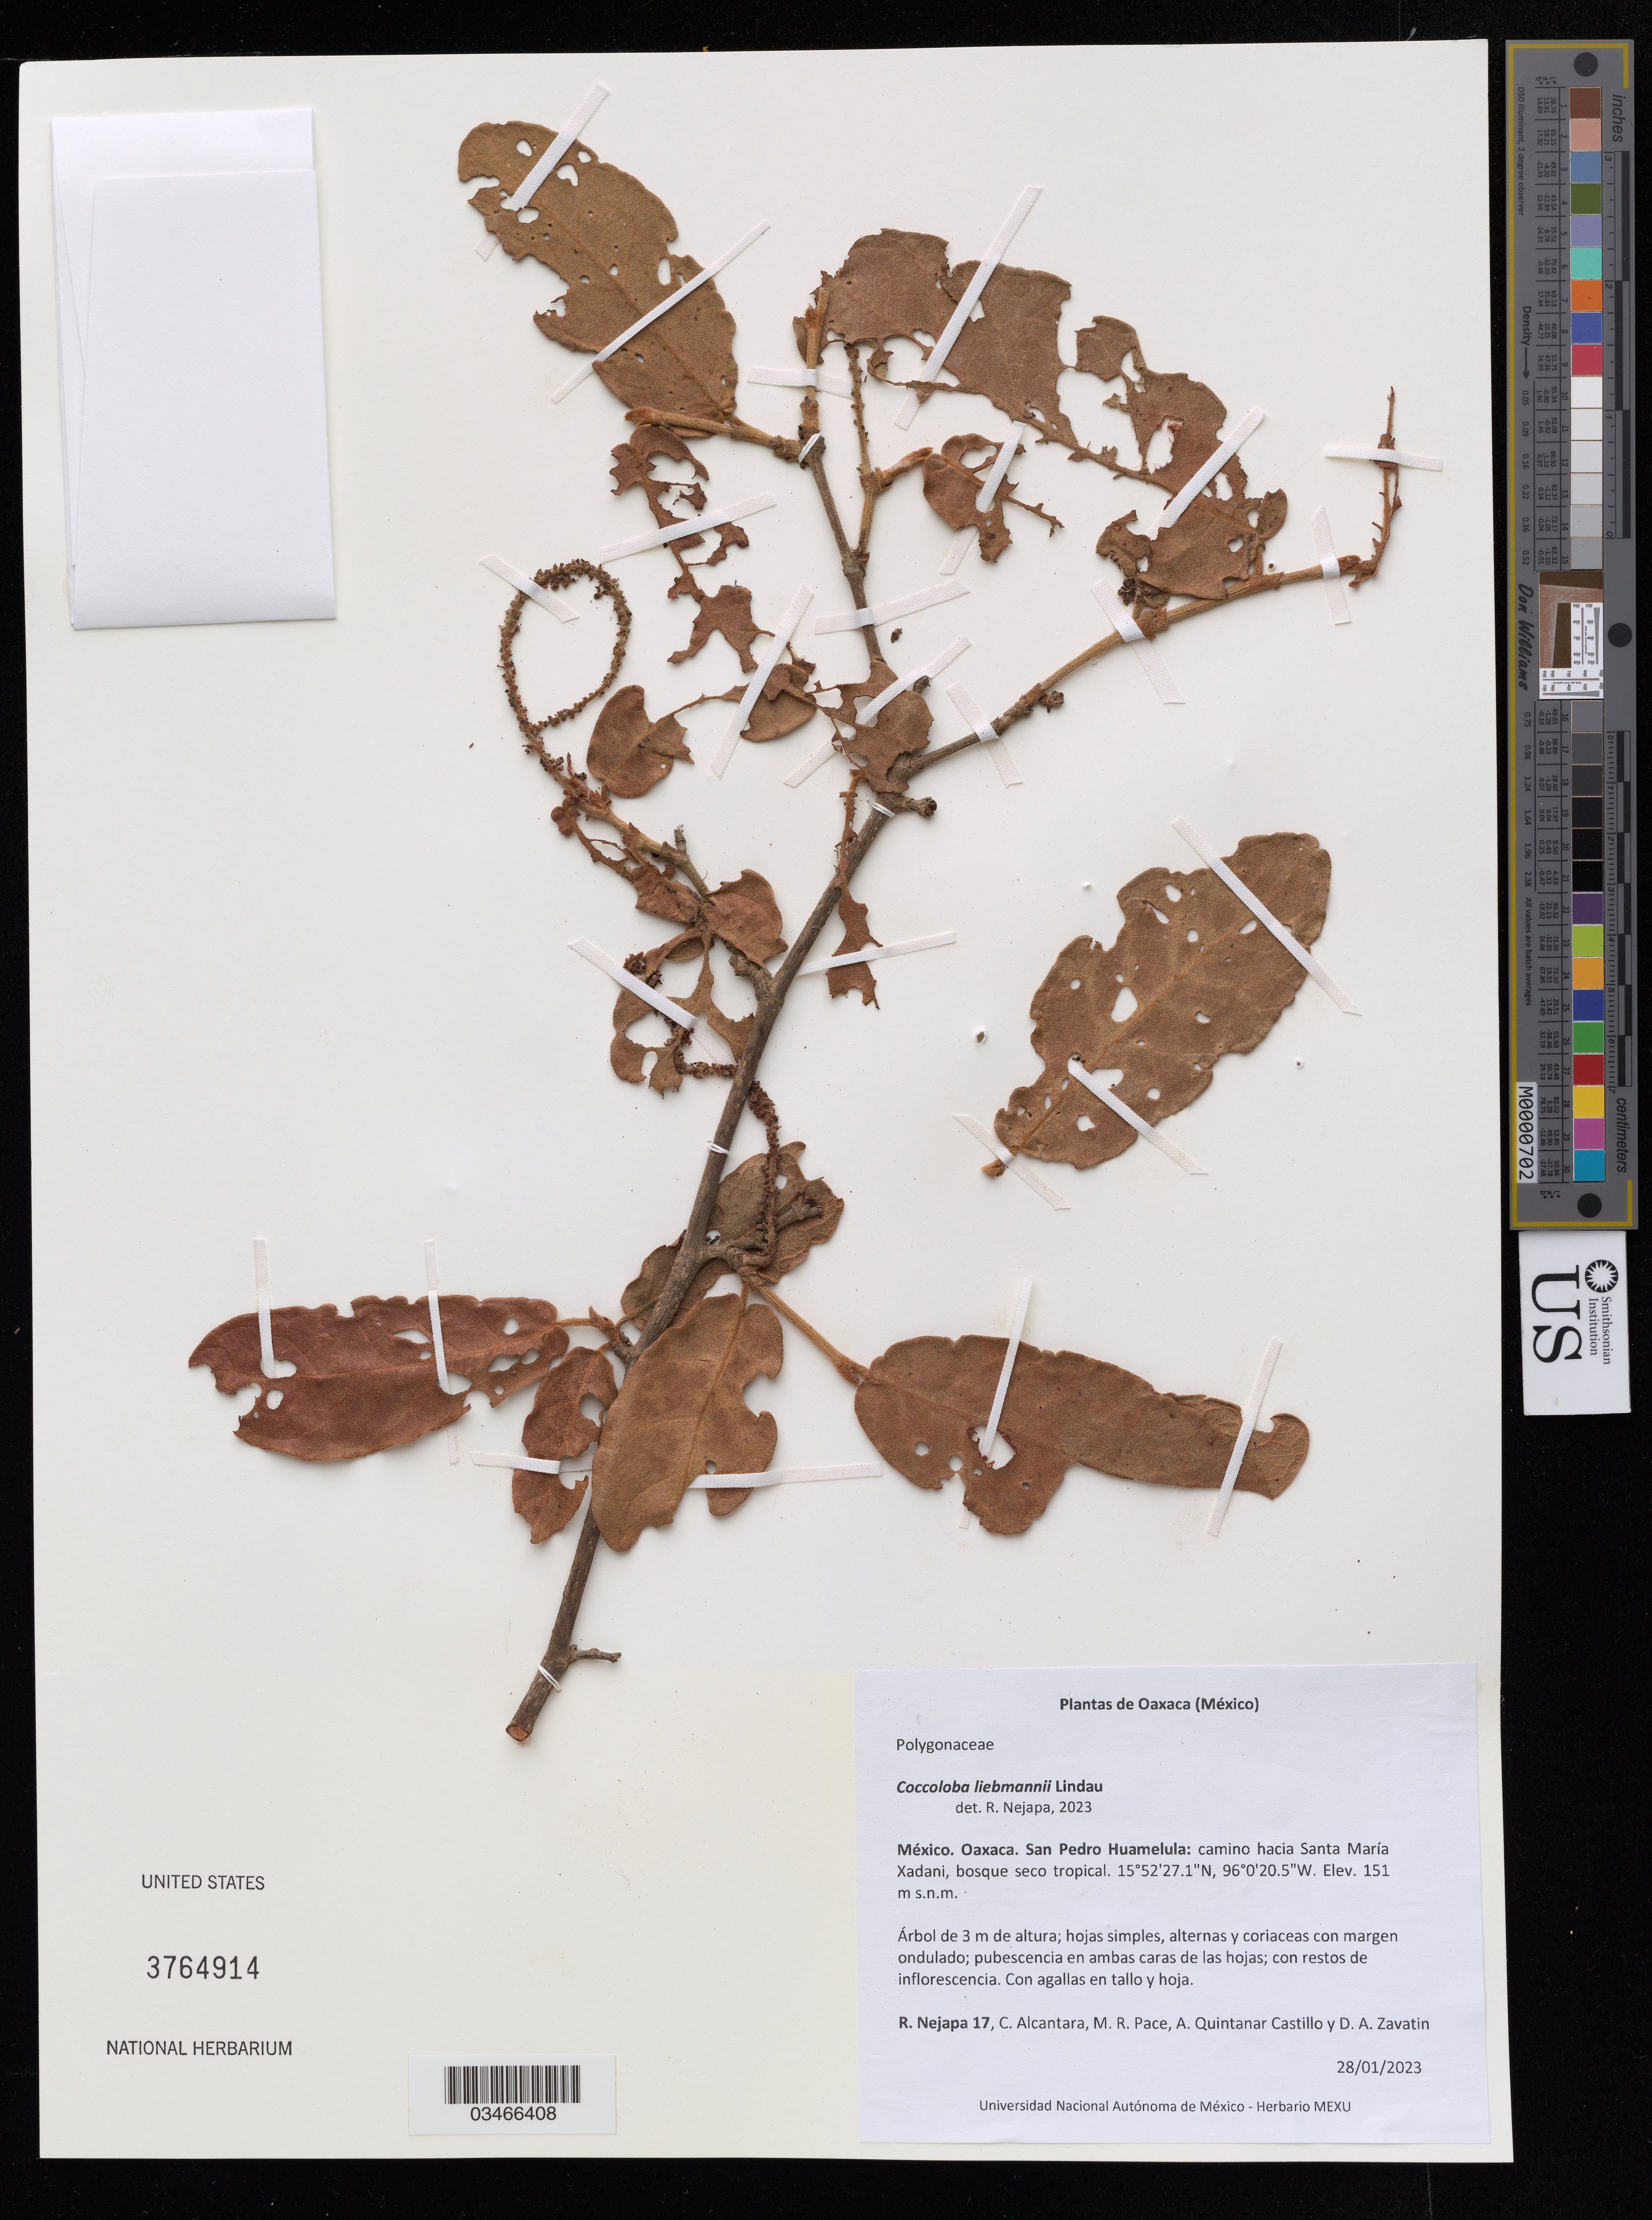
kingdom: Plantae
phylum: Tracheophyta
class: Magnoliopsida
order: Caryophyllales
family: Polygonaceae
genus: Coccoloba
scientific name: Coccoloba liebmannii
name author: Lindau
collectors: R. Nejapa Mendoza, C. Alcantara, M. R. Pace & A. Quintanar Castillo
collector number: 17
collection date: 2023-01-28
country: Mexico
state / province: Oaxaca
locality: San Pedro Huemela: camino hacia Santa Maria Xadani.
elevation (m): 151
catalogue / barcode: US 374914